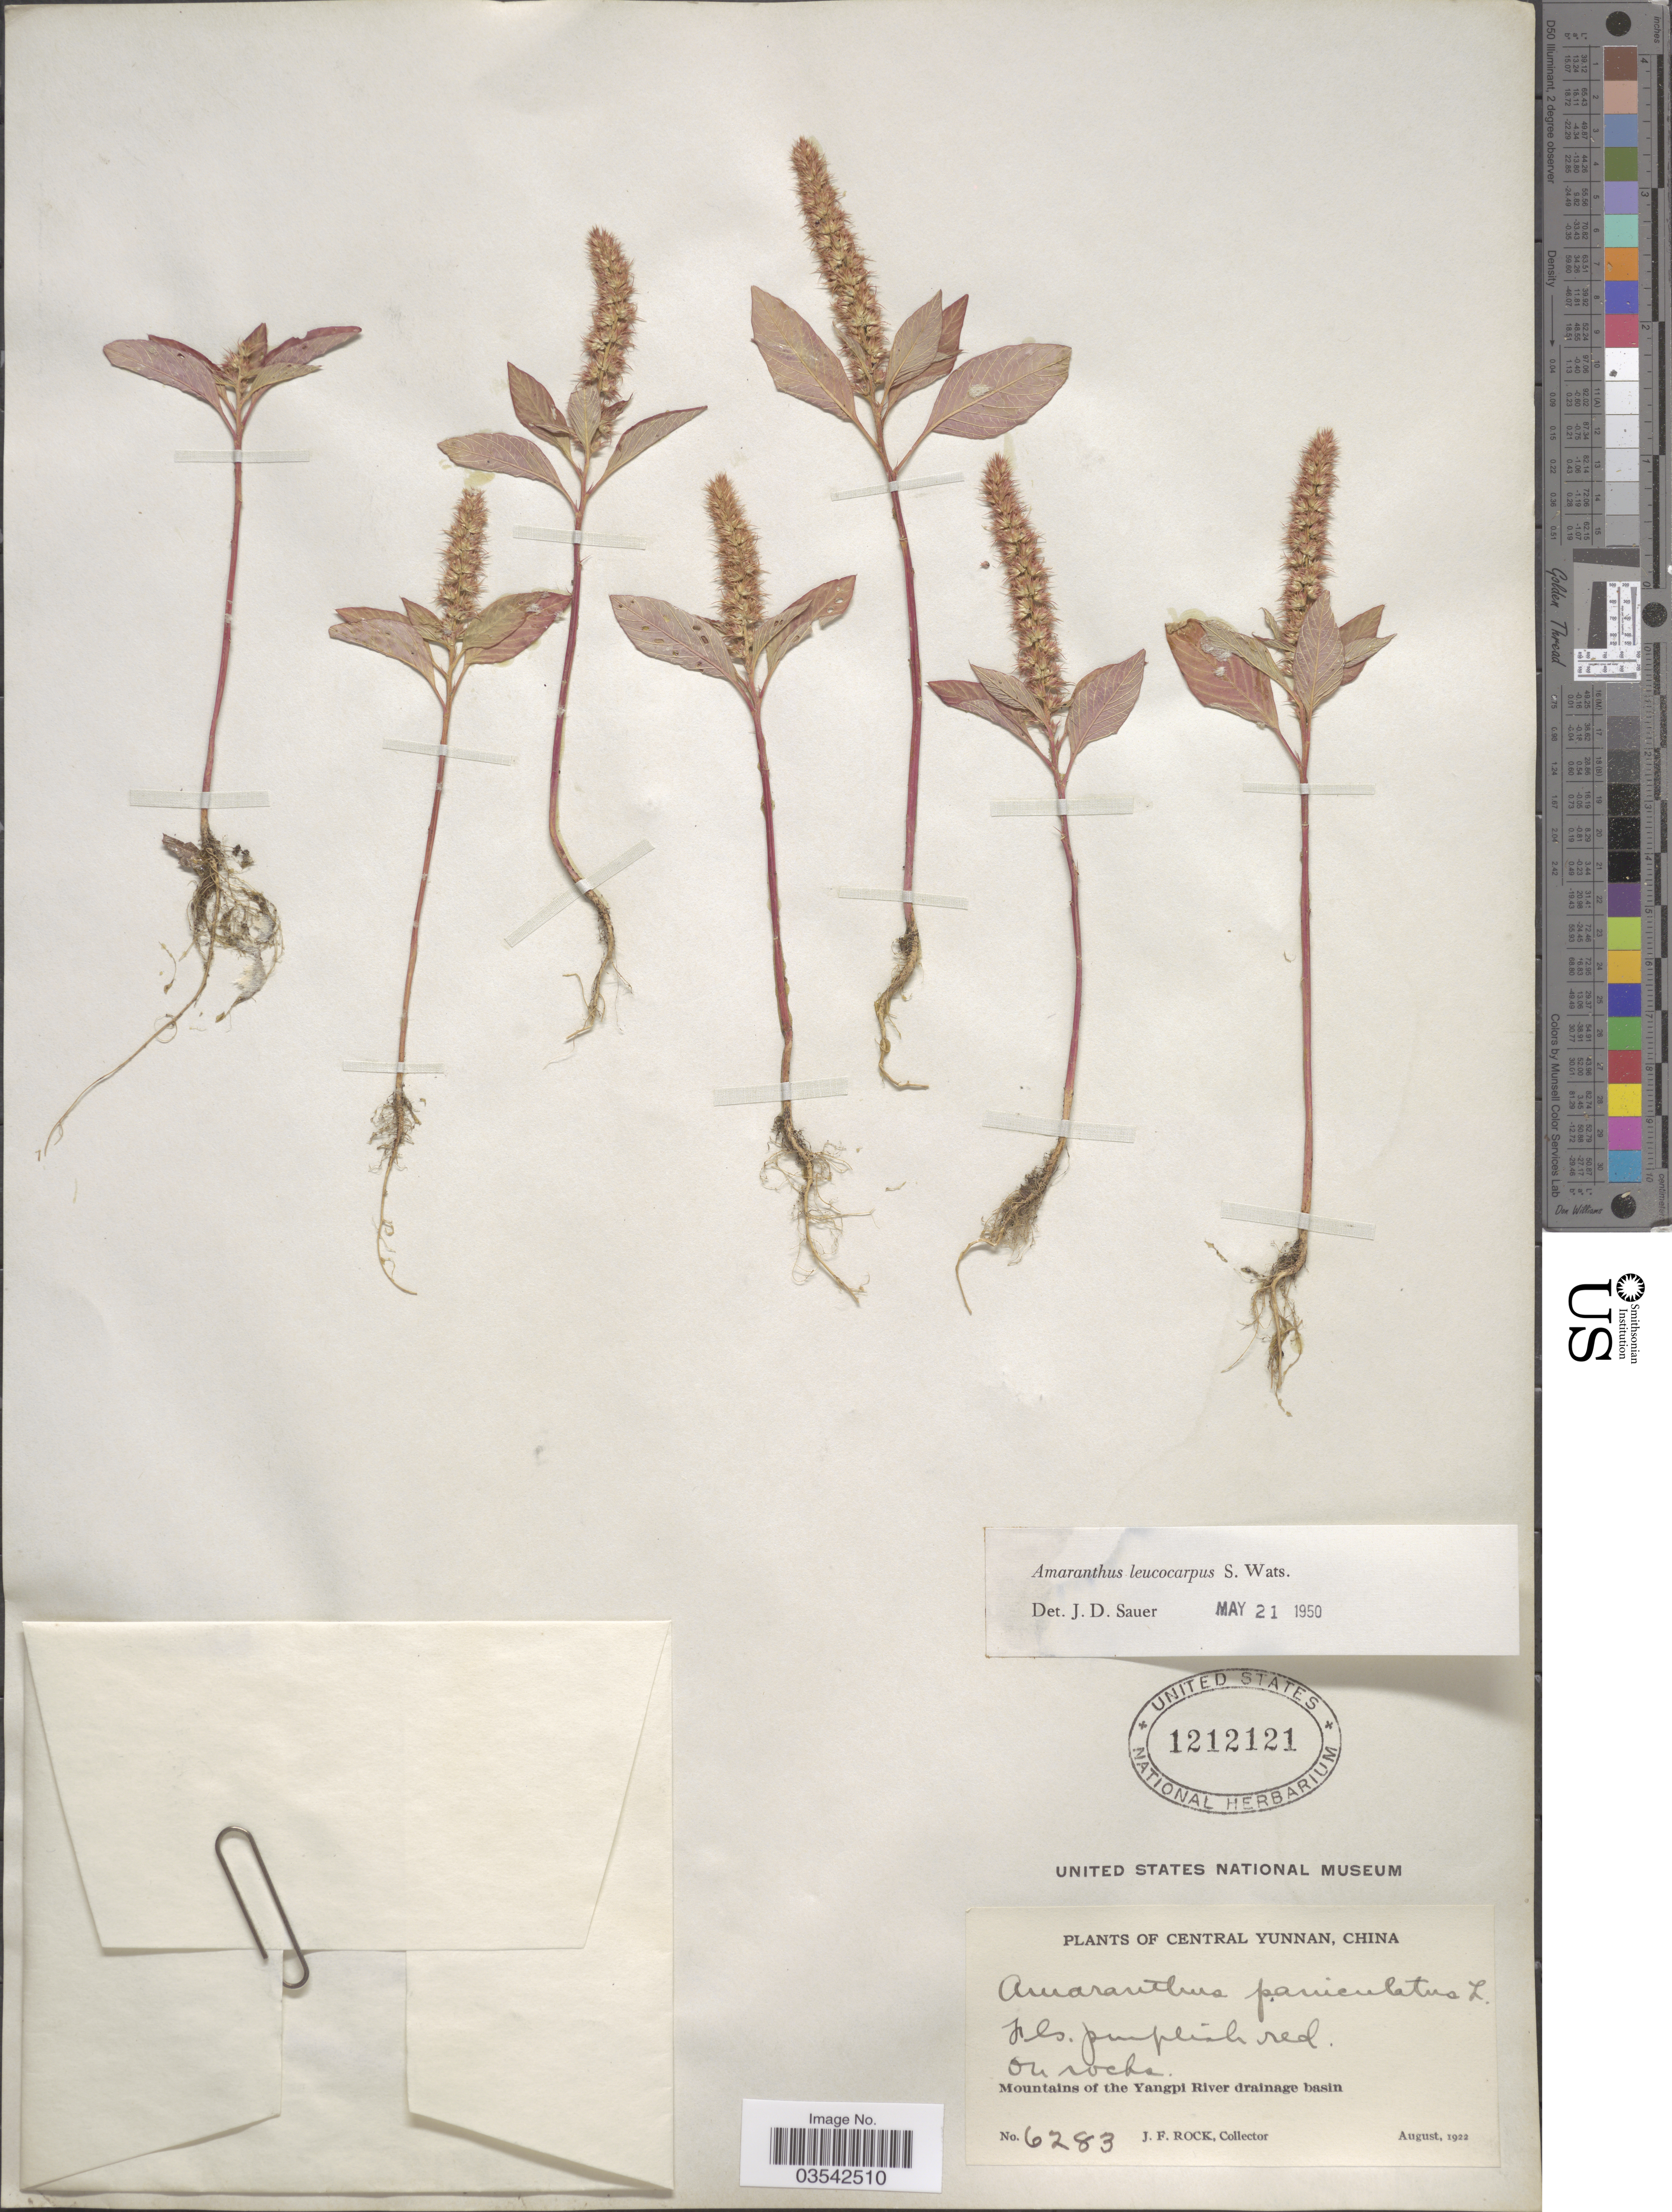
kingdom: Plantae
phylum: Tracheophyta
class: Magnoliopsida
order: Caryophyllales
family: Amaranthaceae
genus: Amaranthus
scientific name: Amaranthus leucocarpus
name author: S. Watson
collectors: J. Rock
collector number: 6283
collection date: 1922-08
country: China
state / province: Yunnan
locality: Central Yunnan. Mountains of the Yangpi River drainage basin.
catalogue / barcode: US 1212121